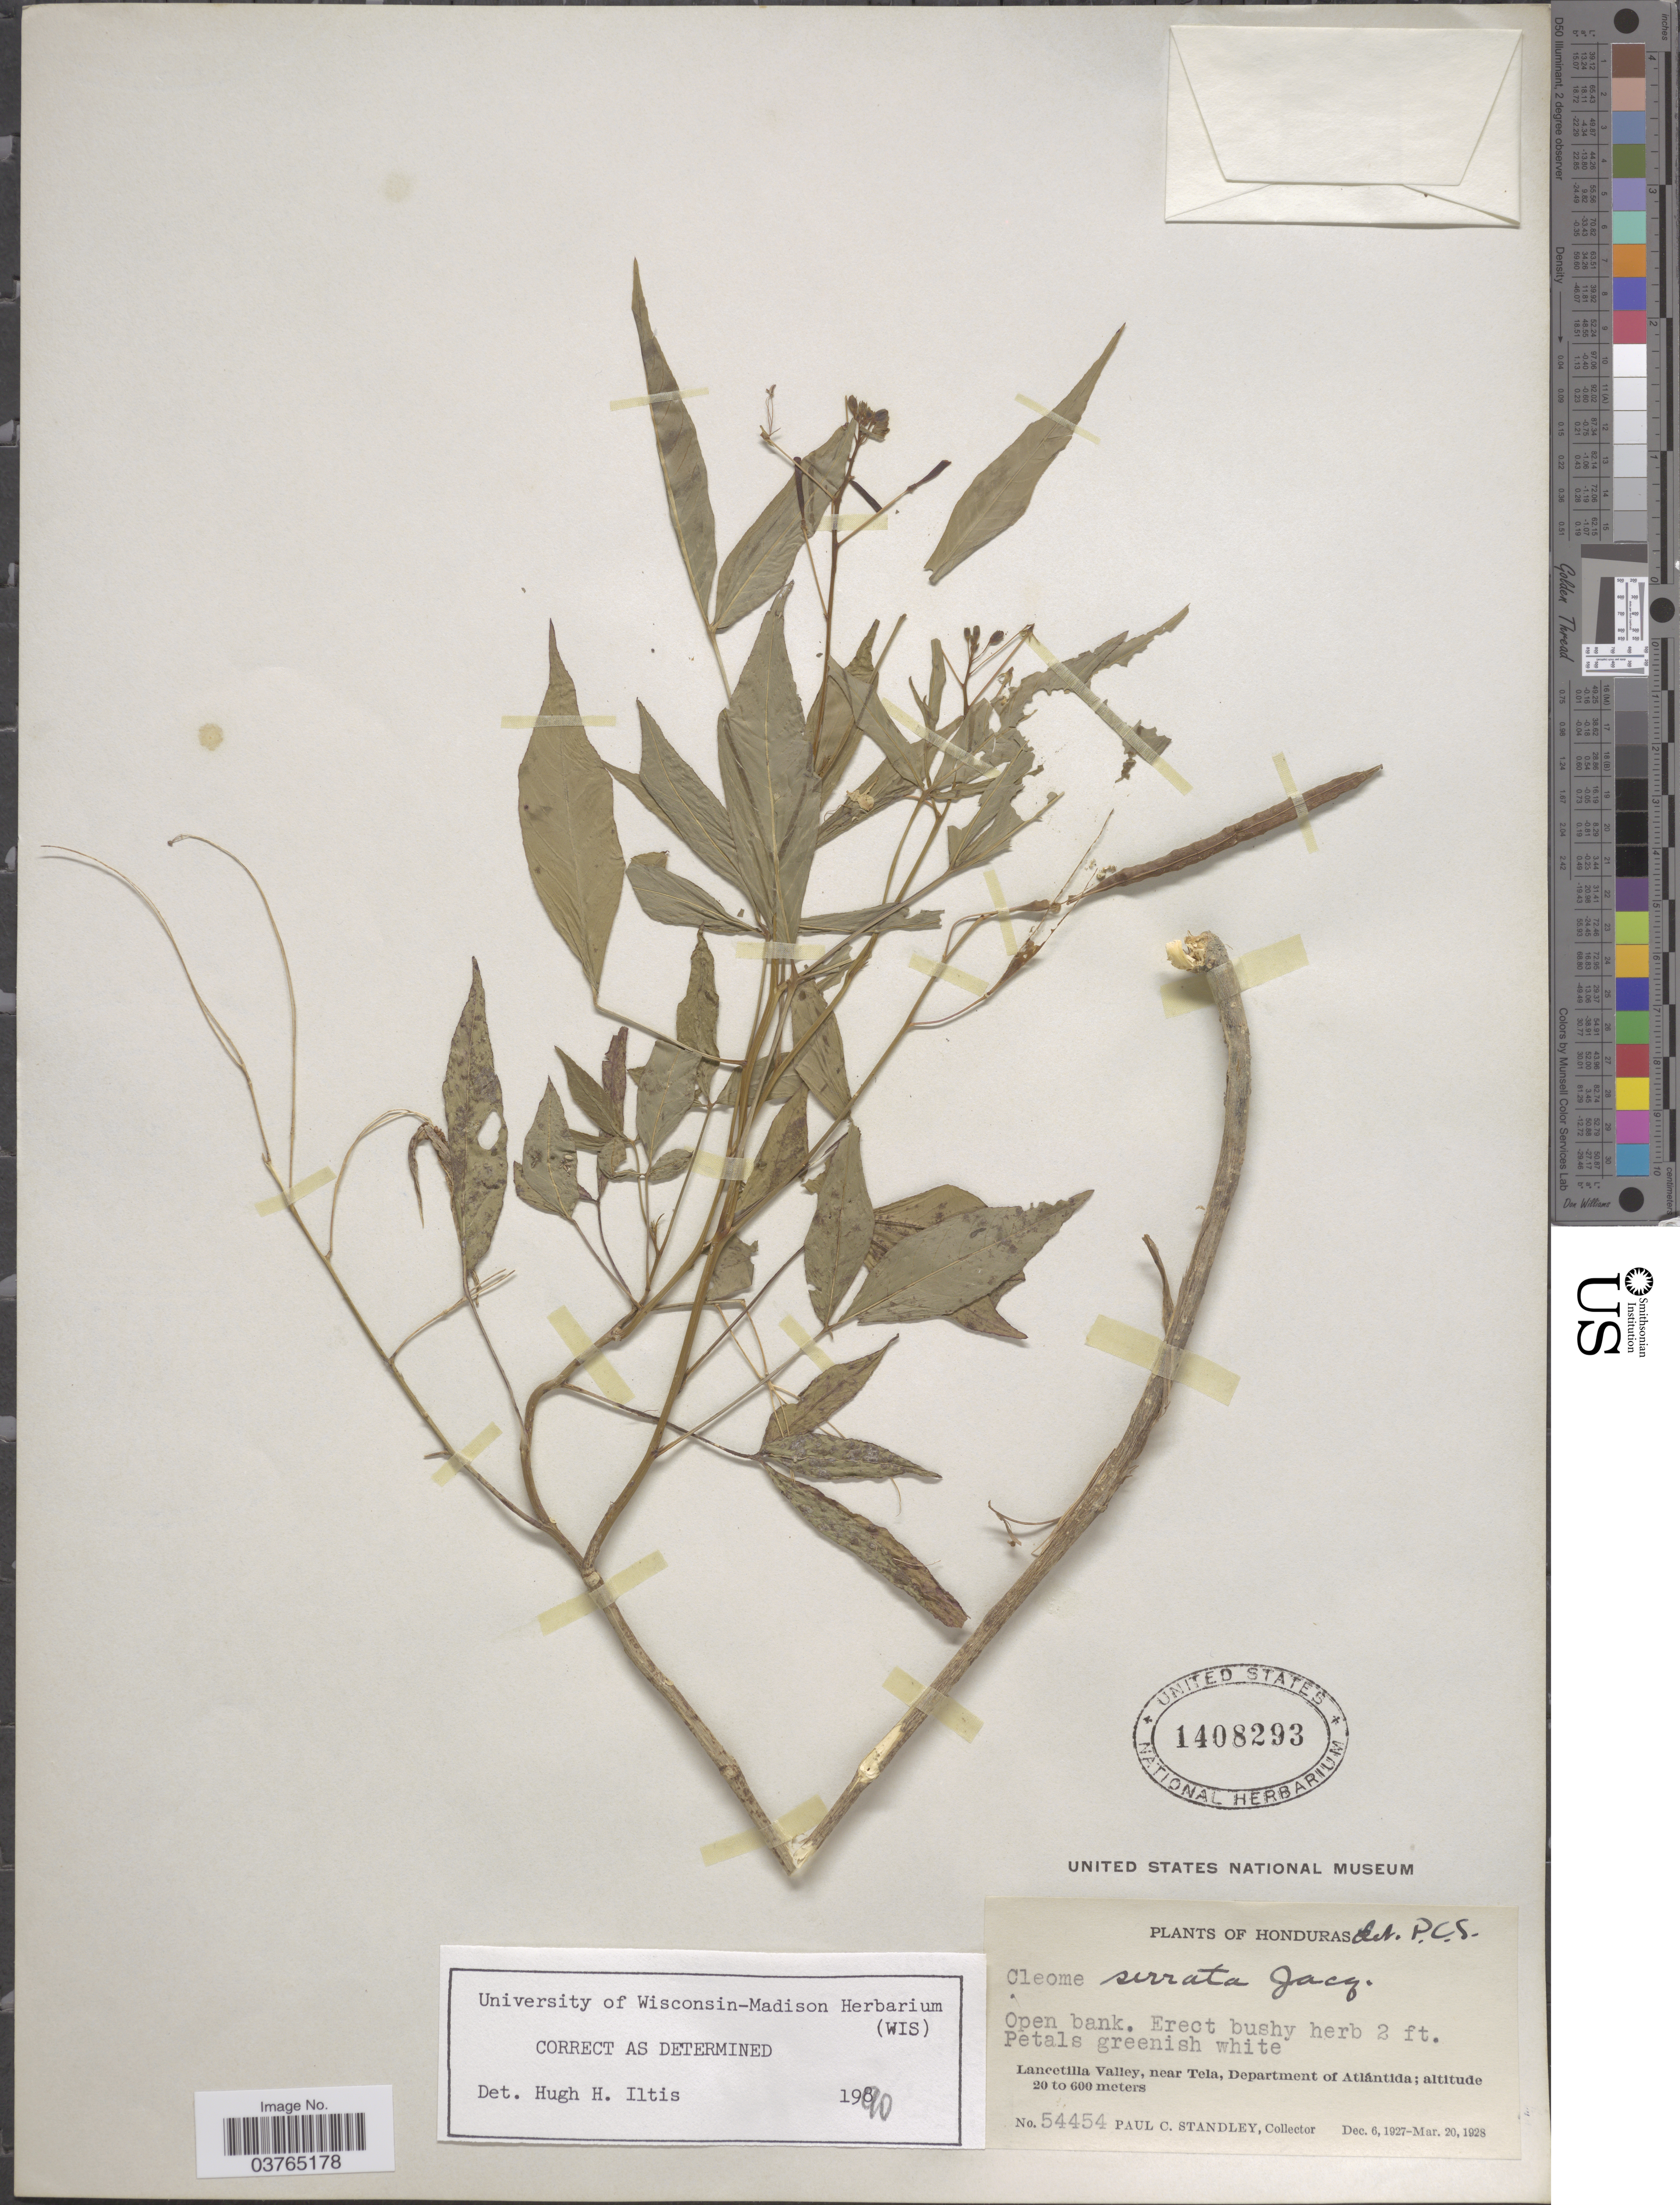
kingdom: Plantae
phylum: Tracheophyta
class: Magnoliopsida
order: Brassicales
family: Cleomaceae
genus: Cleoserrata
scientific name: Cleoserrata serrata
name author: (Jacq.) Iltis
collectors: P. C. Standley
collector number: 54454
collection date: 1927-12-06/1928-03-20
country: Honduras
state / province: Atlantida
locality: Lancetilla Valley, near Tela, Department of Atlántida.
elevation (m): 20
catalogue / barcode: US 1408293